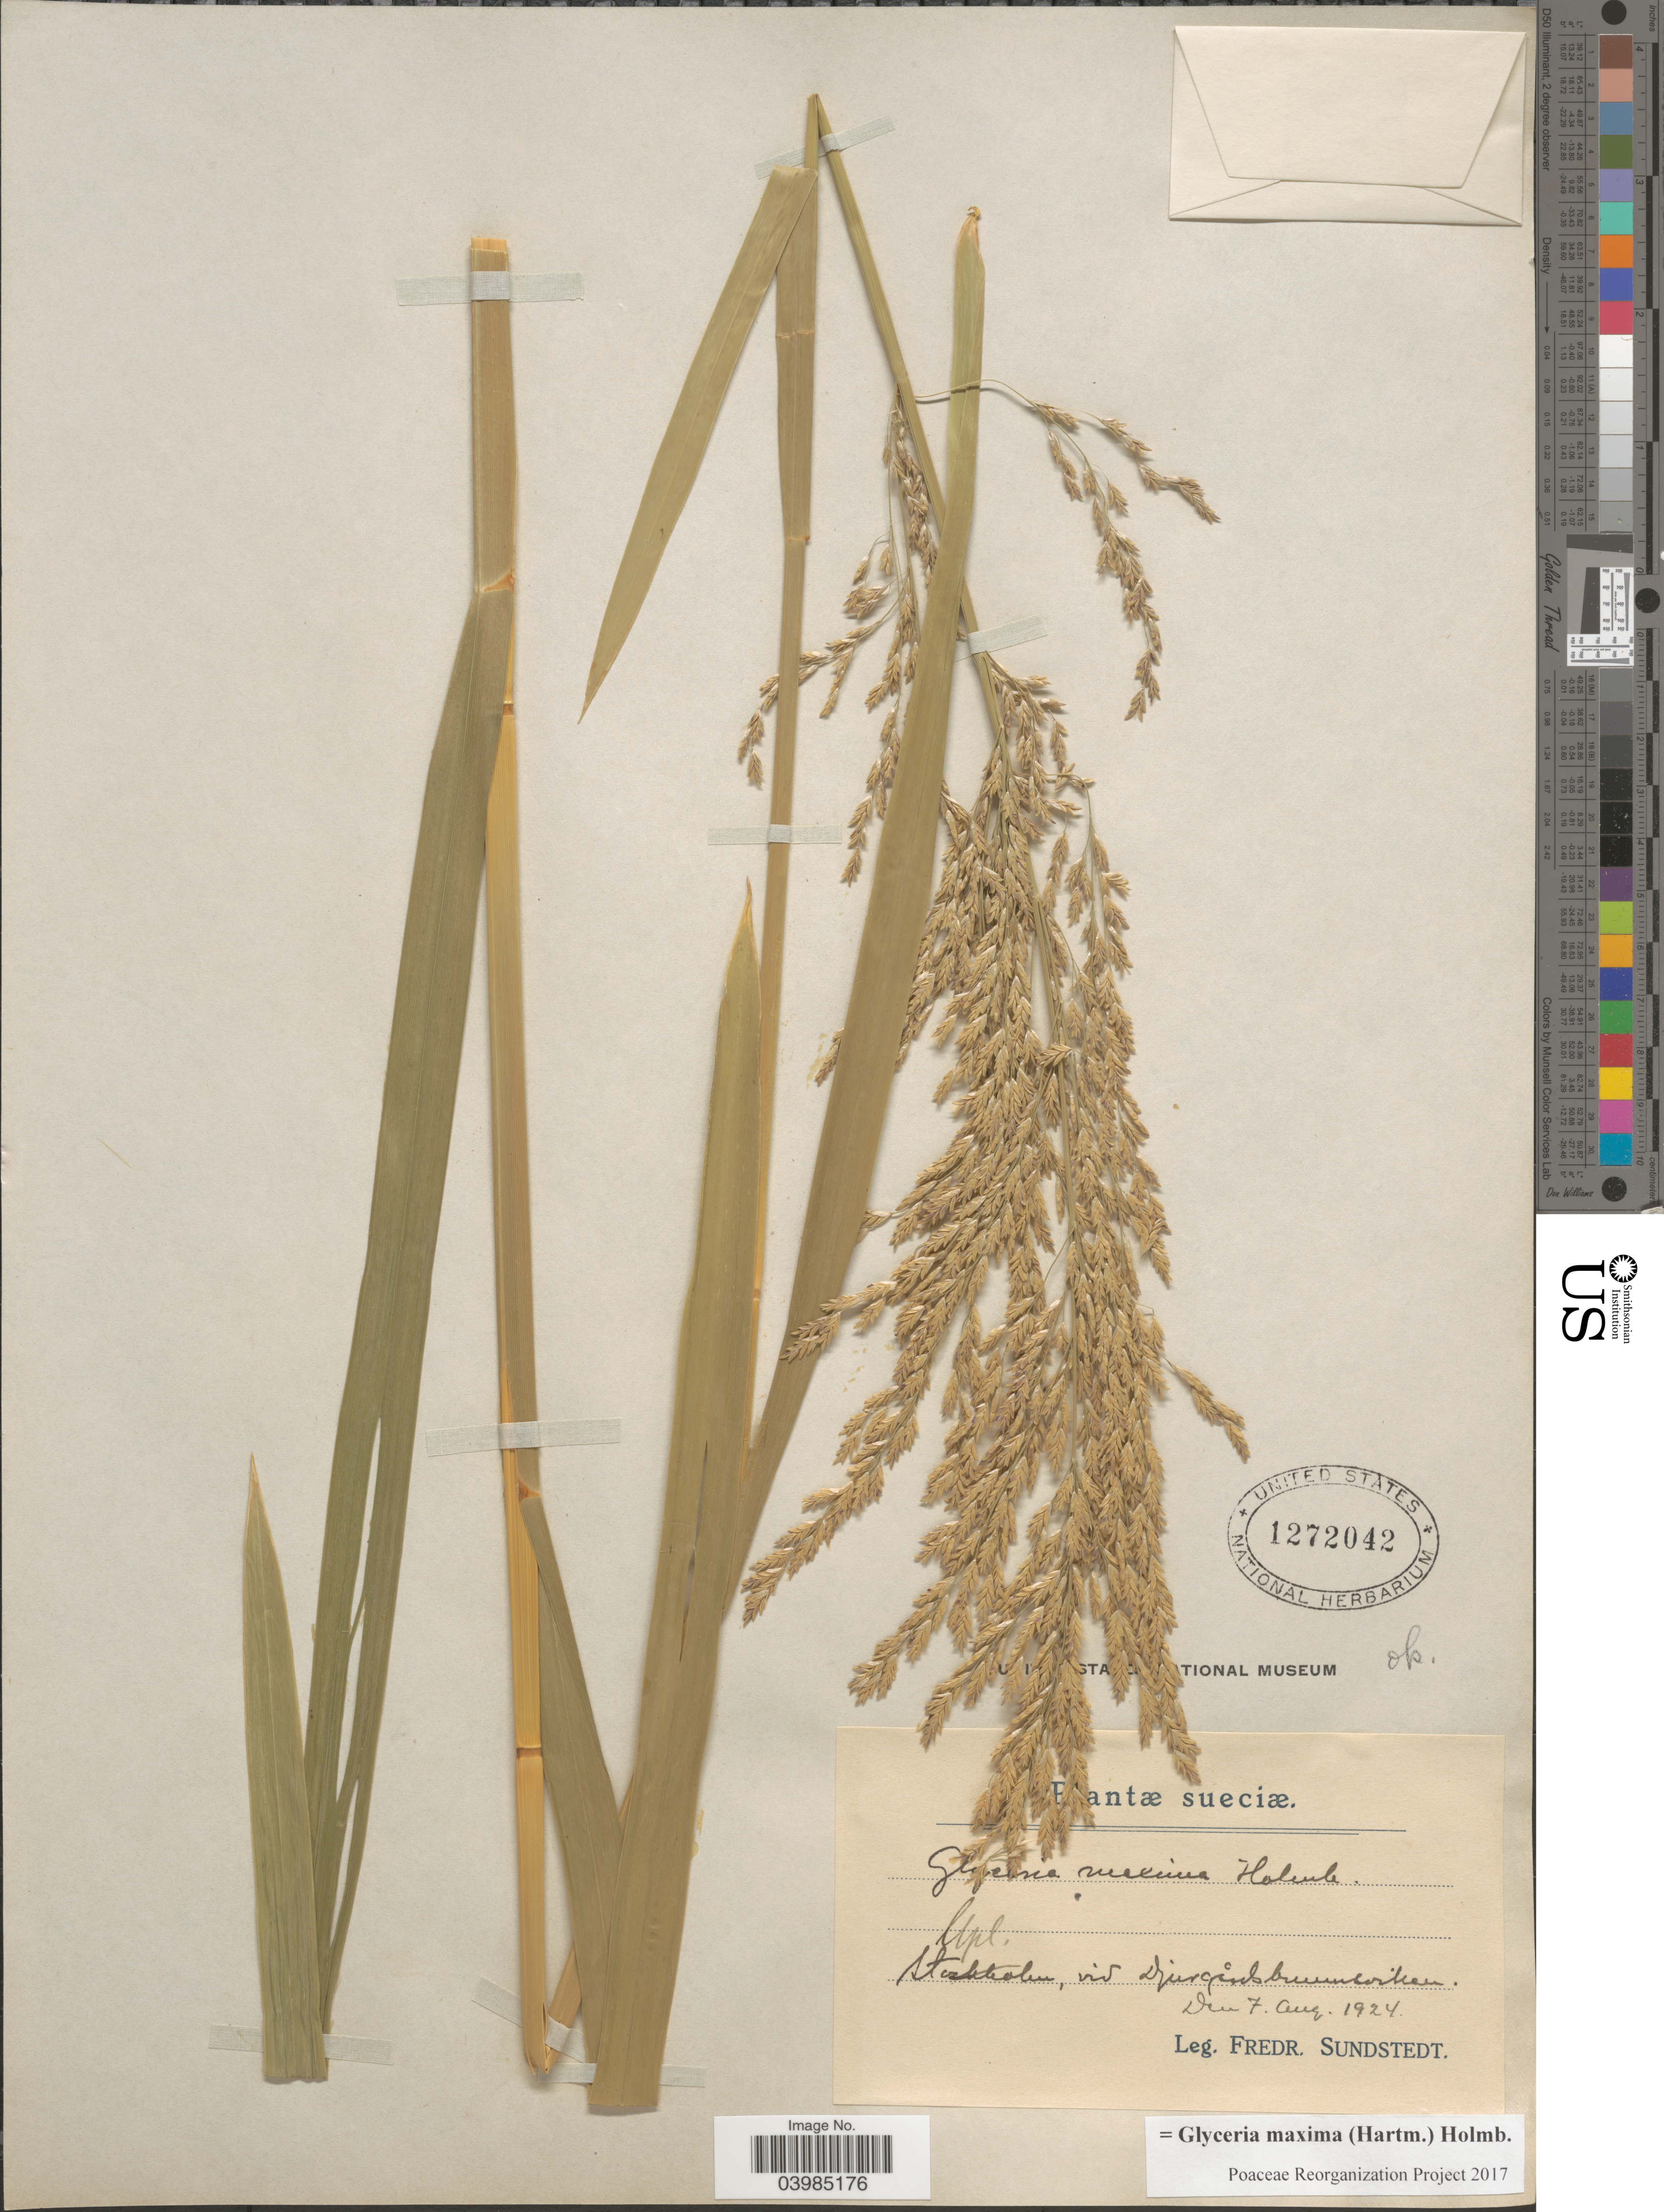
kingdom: Plantae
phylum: Tracheophyta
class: Liliopsida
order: Poales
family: Poaceae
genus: Glyceria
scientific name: Glyceria maxima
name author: (Hartm.) Holmb.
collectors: F. Sundstedt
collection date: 1924-08-07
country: Sweden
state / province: Stockholm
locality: Sueciæ. Upl. Stockholm, vid Djurgården Brunnsviken.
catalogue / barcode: US 1272042